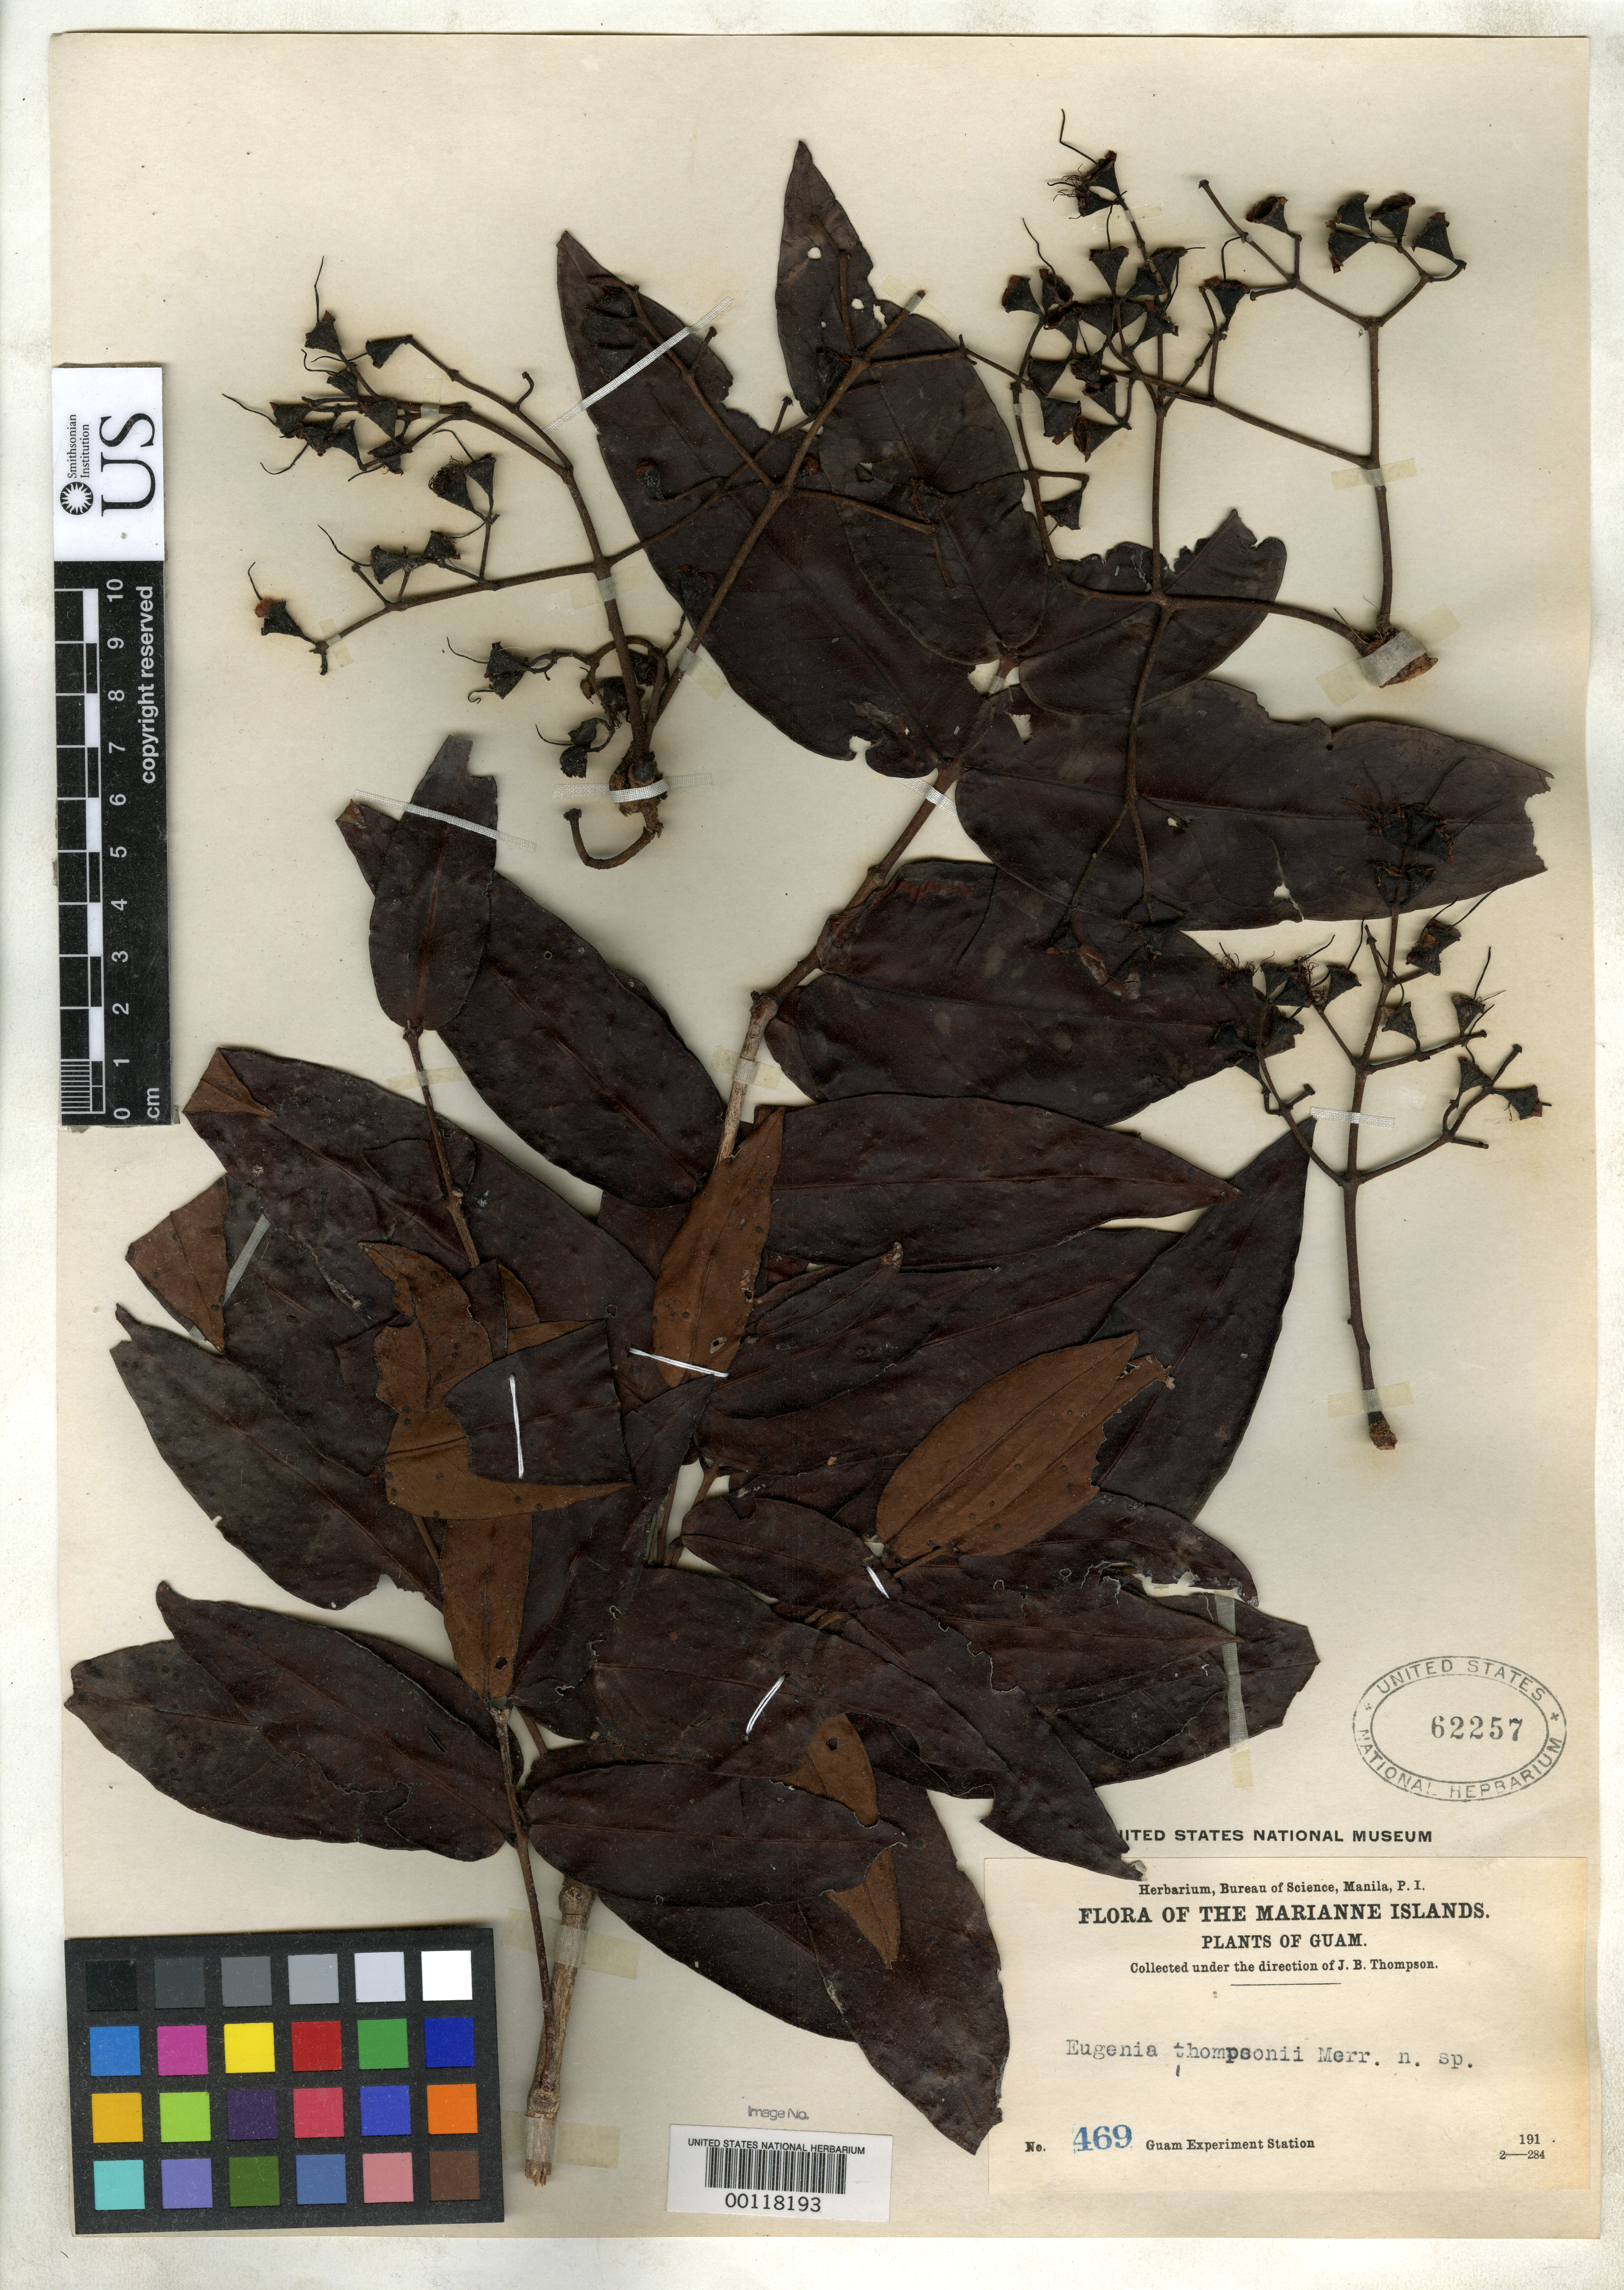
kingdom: Plantae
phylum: Tracheophyta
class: Magnoliopsida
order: Myrtales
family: Myrtaceae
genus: Eugenia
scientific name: Eugenia thompsonii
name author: Merr.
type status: Isotype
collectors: Guam Exp. Sta.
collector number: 469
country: Guam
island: Guam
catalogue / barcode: US 62257